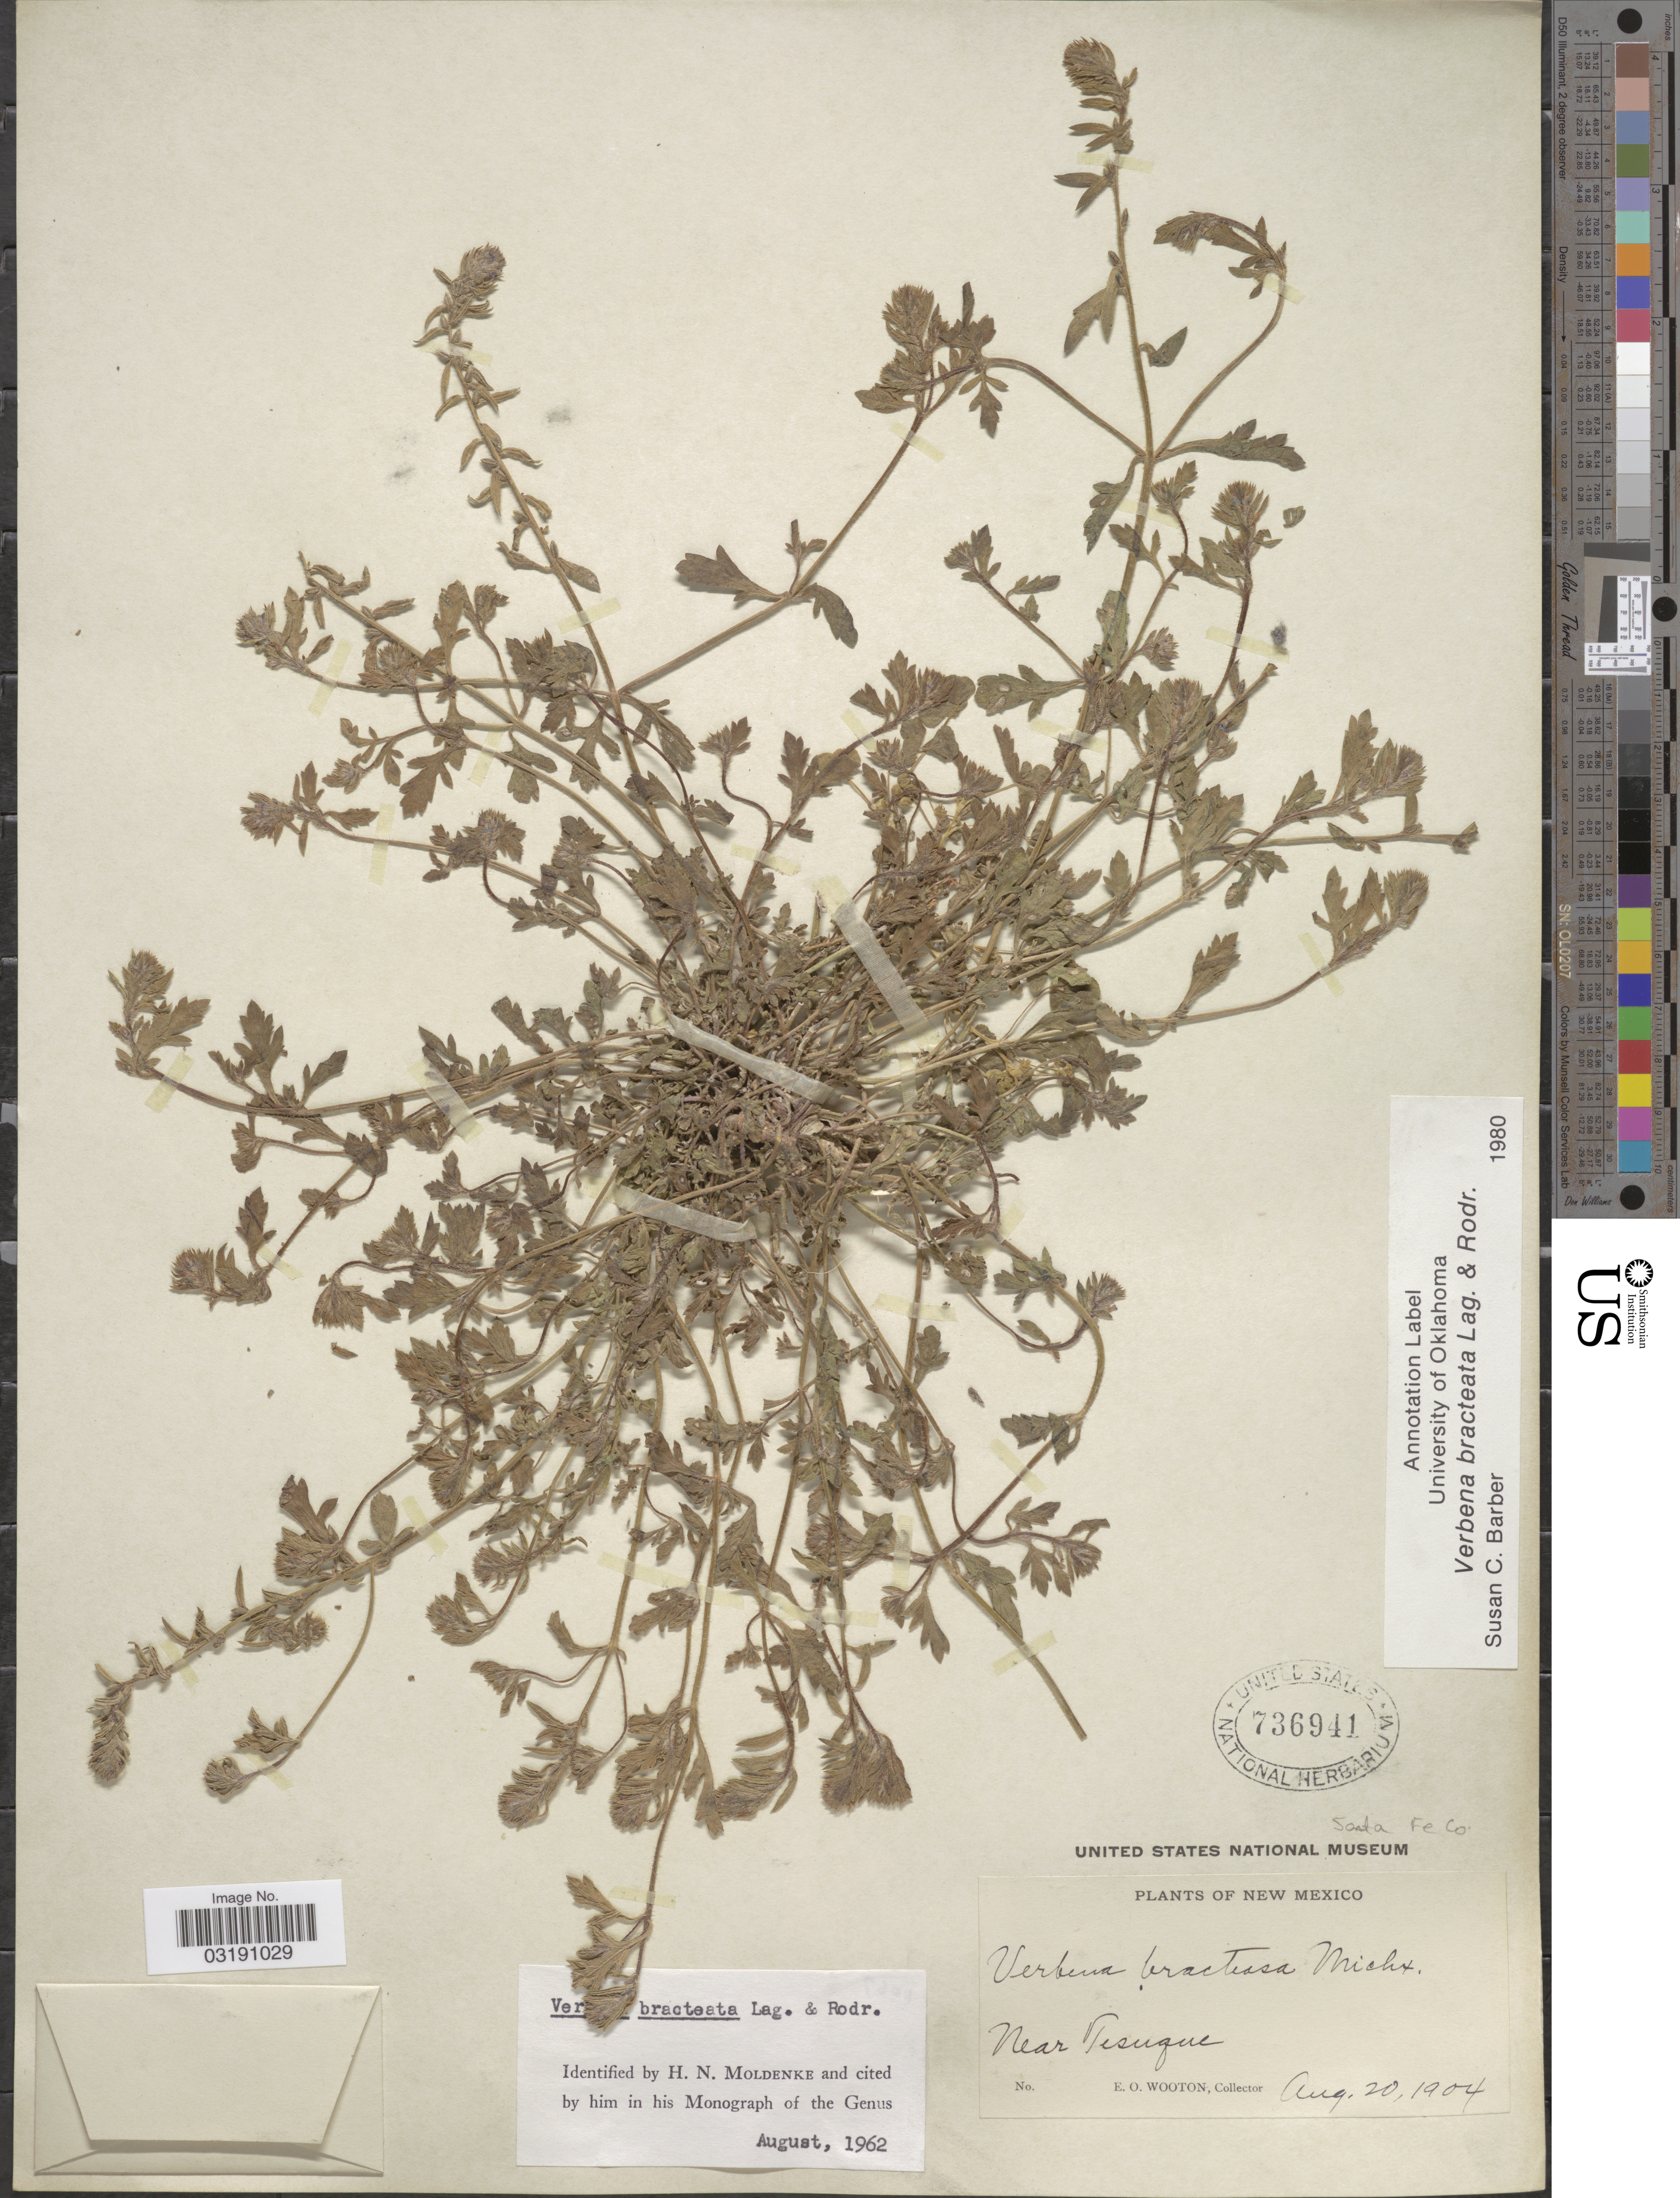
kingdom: Plantae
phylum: Tracheophyta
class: Magnoliopsida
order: Lamiales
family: Verbenaceae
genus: Verbena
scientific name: Verbena bracteata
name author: Cav. ex Lag. & Rodr.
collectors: E. O. Wooton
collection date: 1904-08-20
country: United States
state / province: New Mexico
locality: Near Tesuque. Santa Fe Co.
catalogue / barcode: US 736941